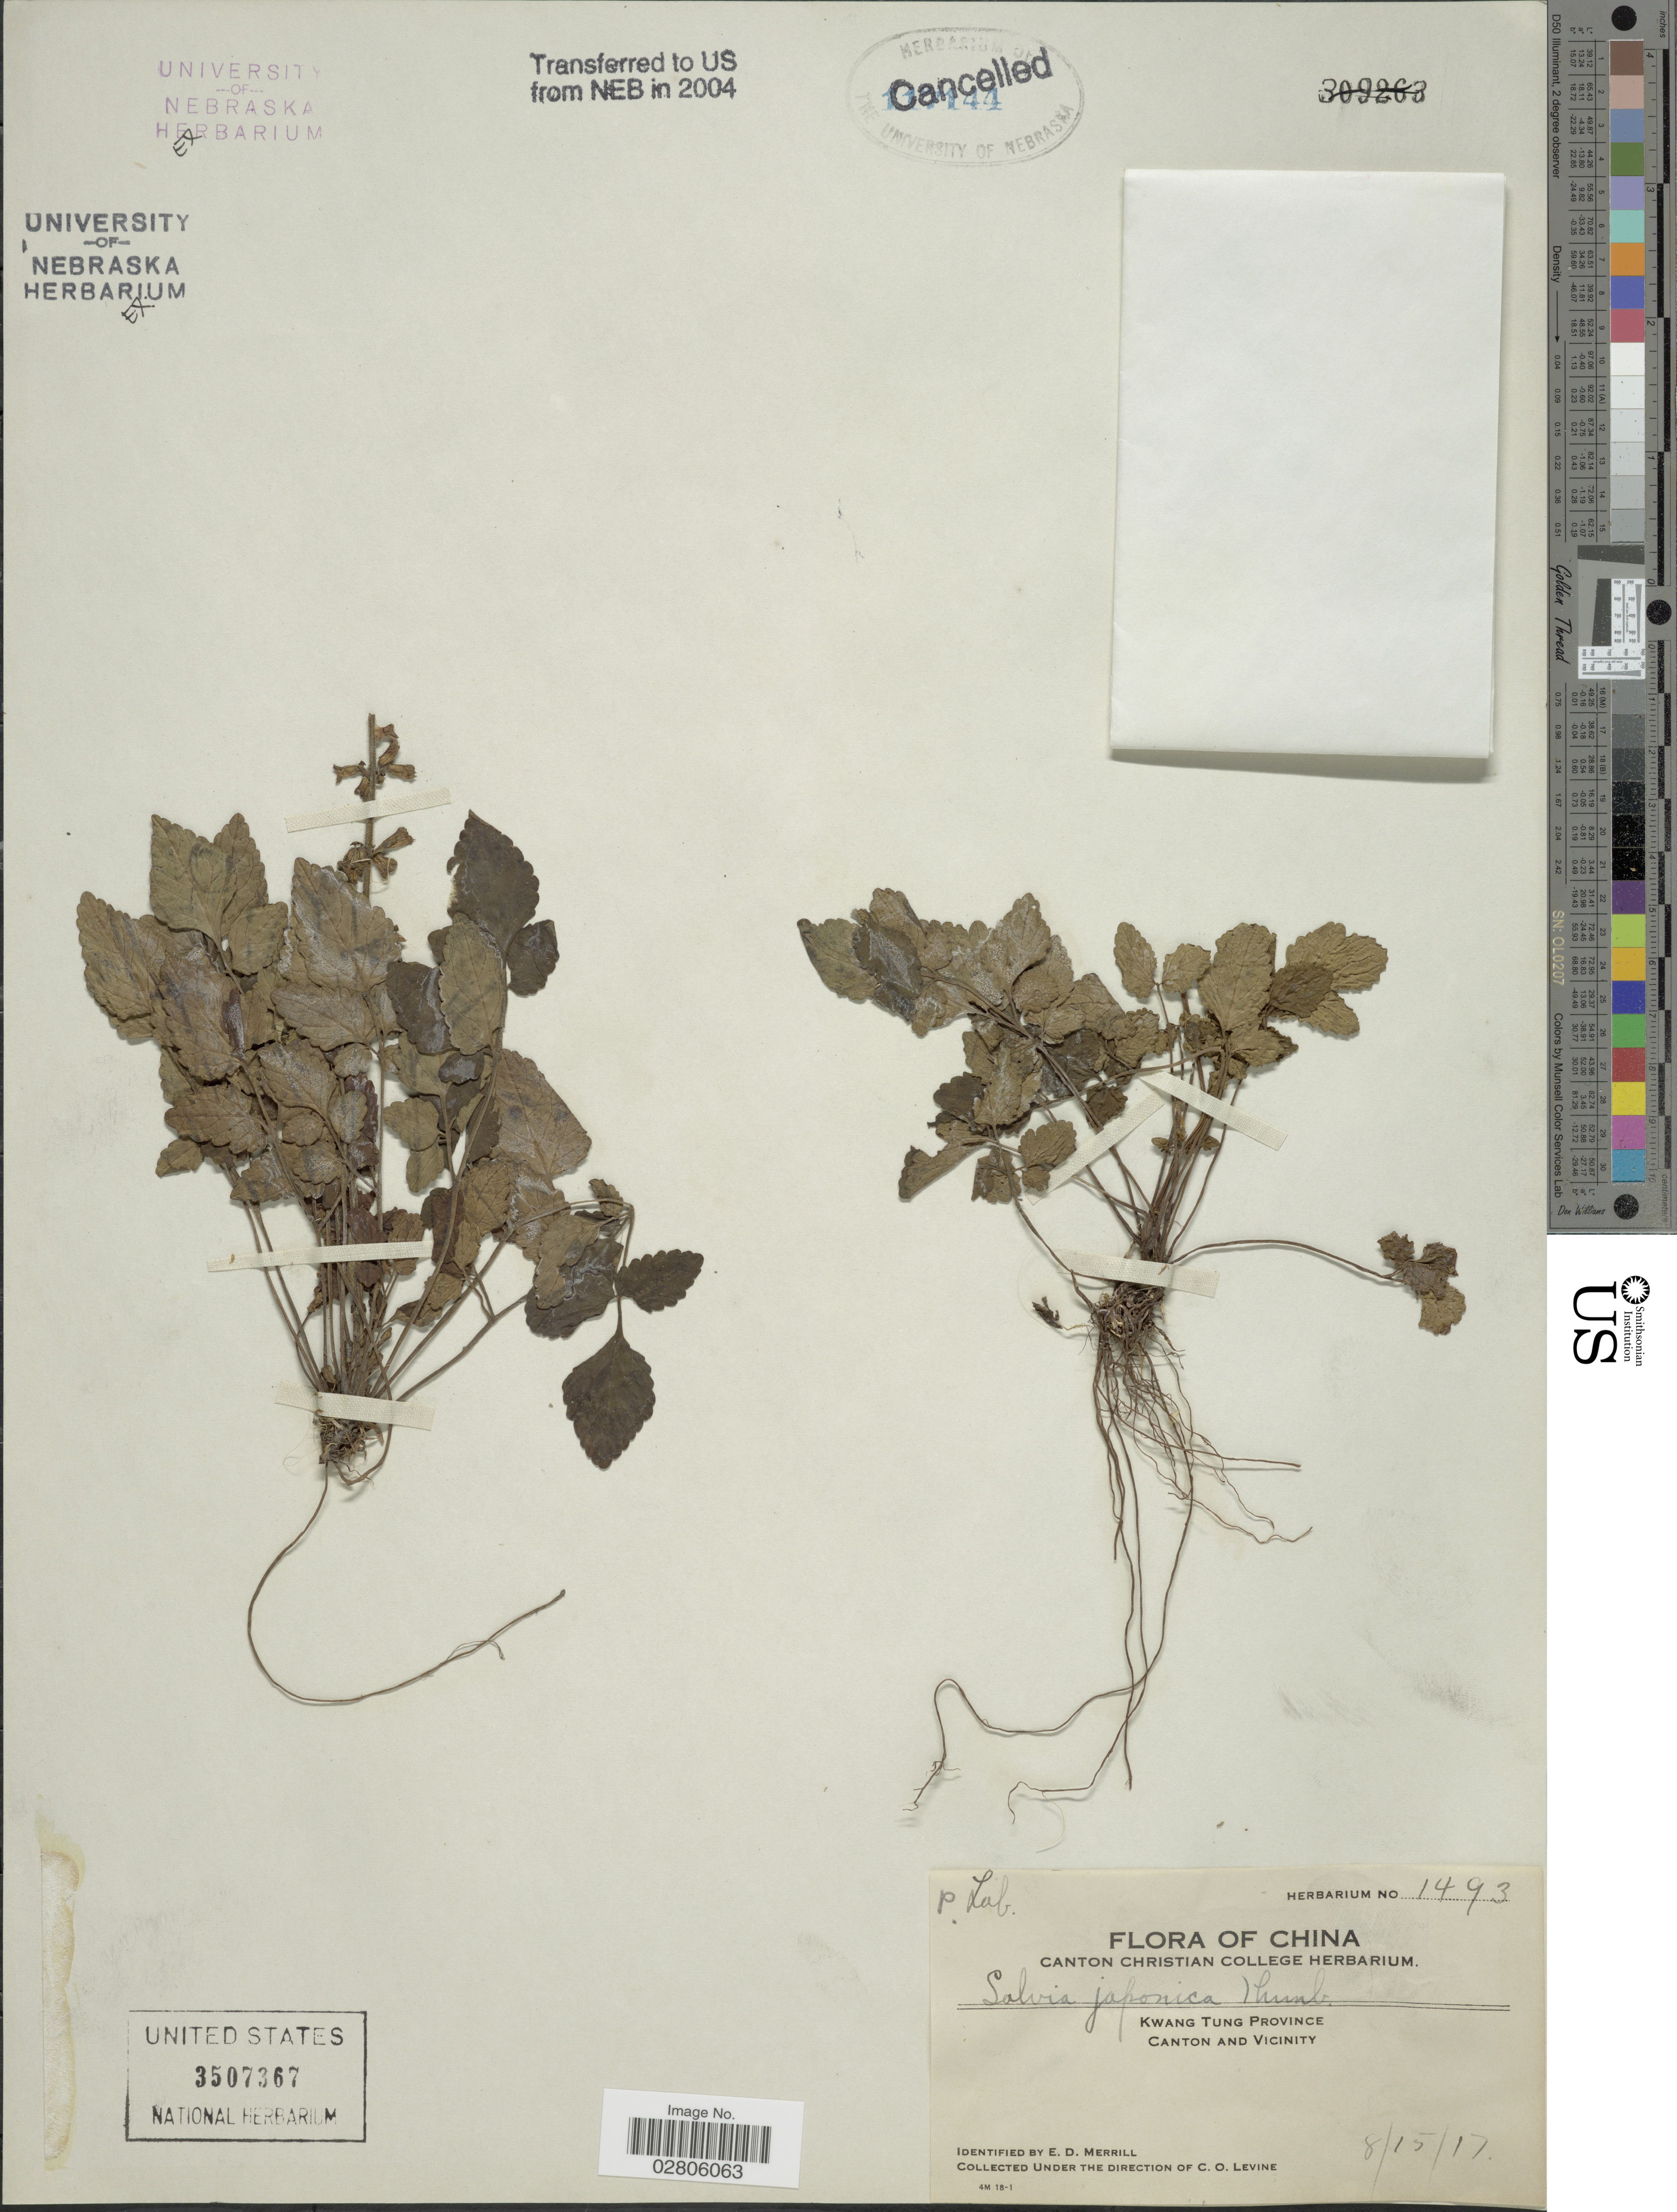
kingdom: Plantae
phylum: Tracheophyta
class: Magnoliopsida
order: Lamiales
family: Lamiaceae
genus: Salvia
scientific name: Salvia japonica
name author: Thunb.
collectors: C. O. Levine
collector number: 1493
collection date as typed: Transcribed d/m/y: 15/8/17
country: China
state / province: Guangdong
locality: Kwang Tung Province, Canton and Vicinity.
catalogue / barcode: US 3507367